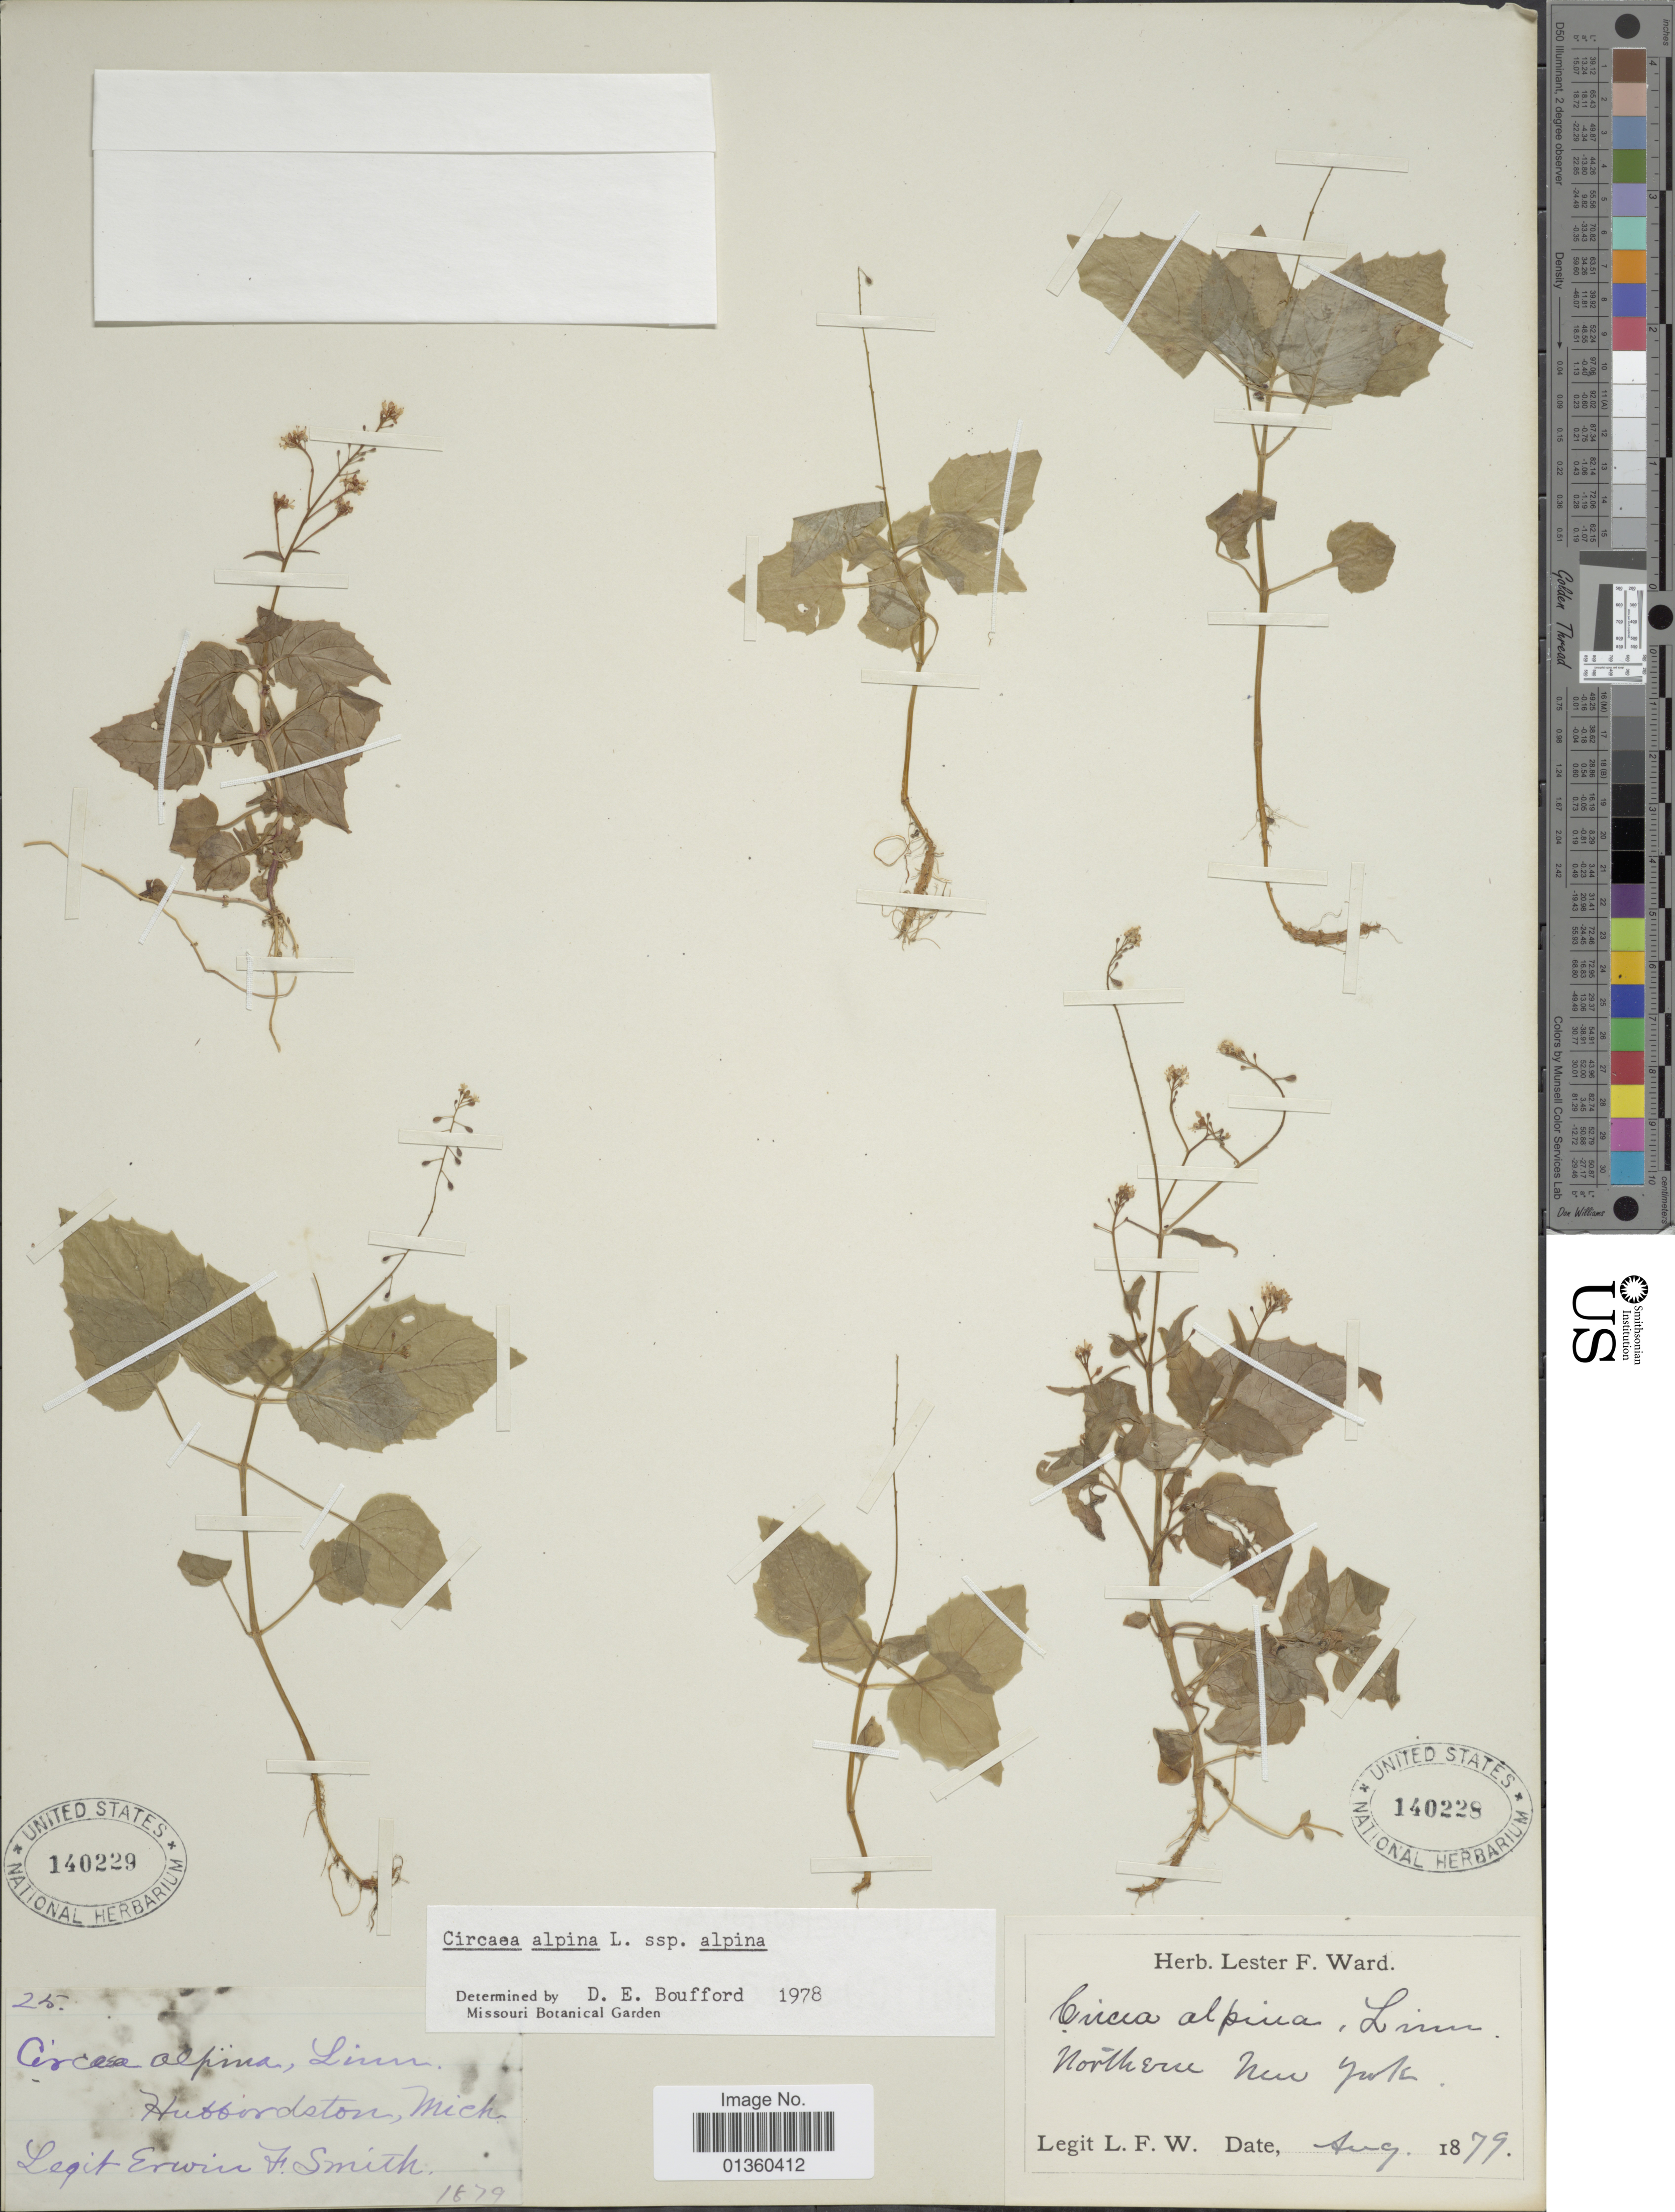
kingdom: Plantae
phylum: Tracheophyta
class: Magnoliopsida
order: Myrtales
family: Onagraceae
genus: Circaea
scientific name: Circaea alpina subsp. alpina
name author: L.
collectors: L. F. Ward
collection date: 1879-08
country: United States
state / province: New York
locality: Northern New York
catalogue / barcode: US 140228